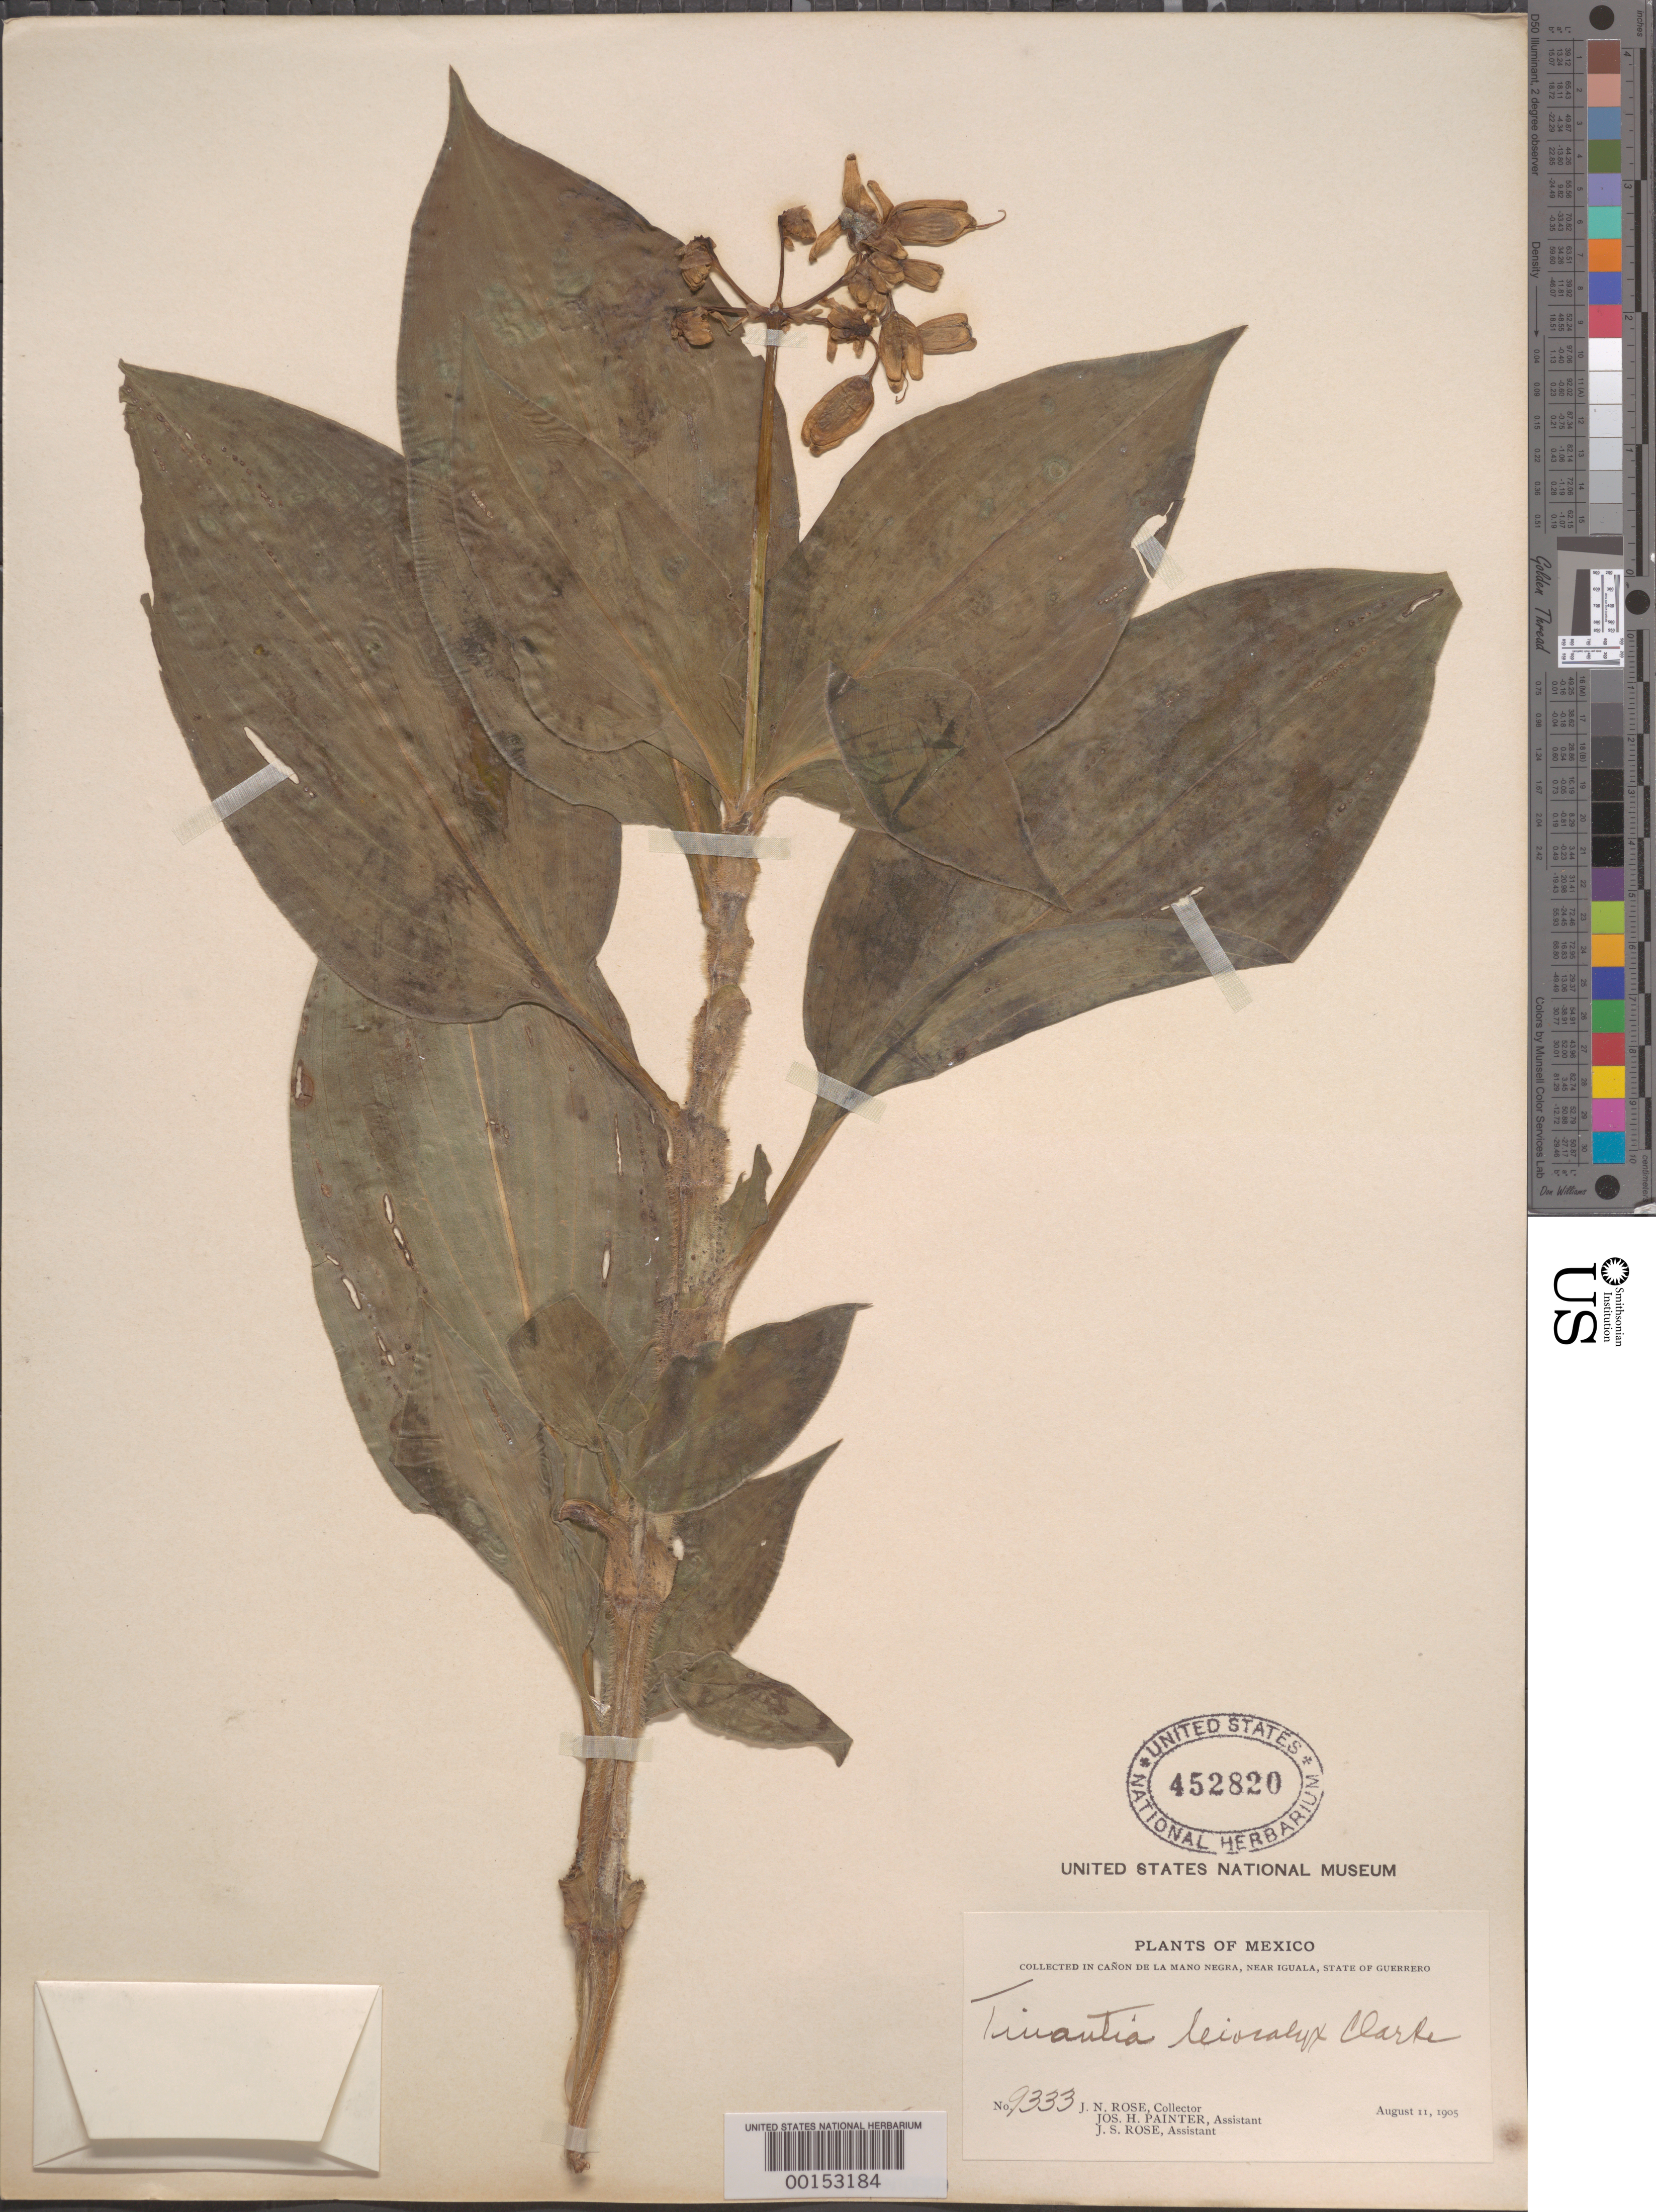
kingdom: Plantae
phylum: Tracheophyta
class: Liliopsida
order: Commelinales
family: Commelinaceae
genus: Tinantia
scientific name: Tinantia leiocalyx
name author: C.B. Clarke in Donn. Sm.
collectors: J. N. Rose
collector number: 9333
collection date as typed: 11 Aug 1905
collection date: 1905-08-11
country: Mexico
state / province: Guerrero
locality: Canon de La Mano Negra, near Negra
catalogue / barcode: US 452820